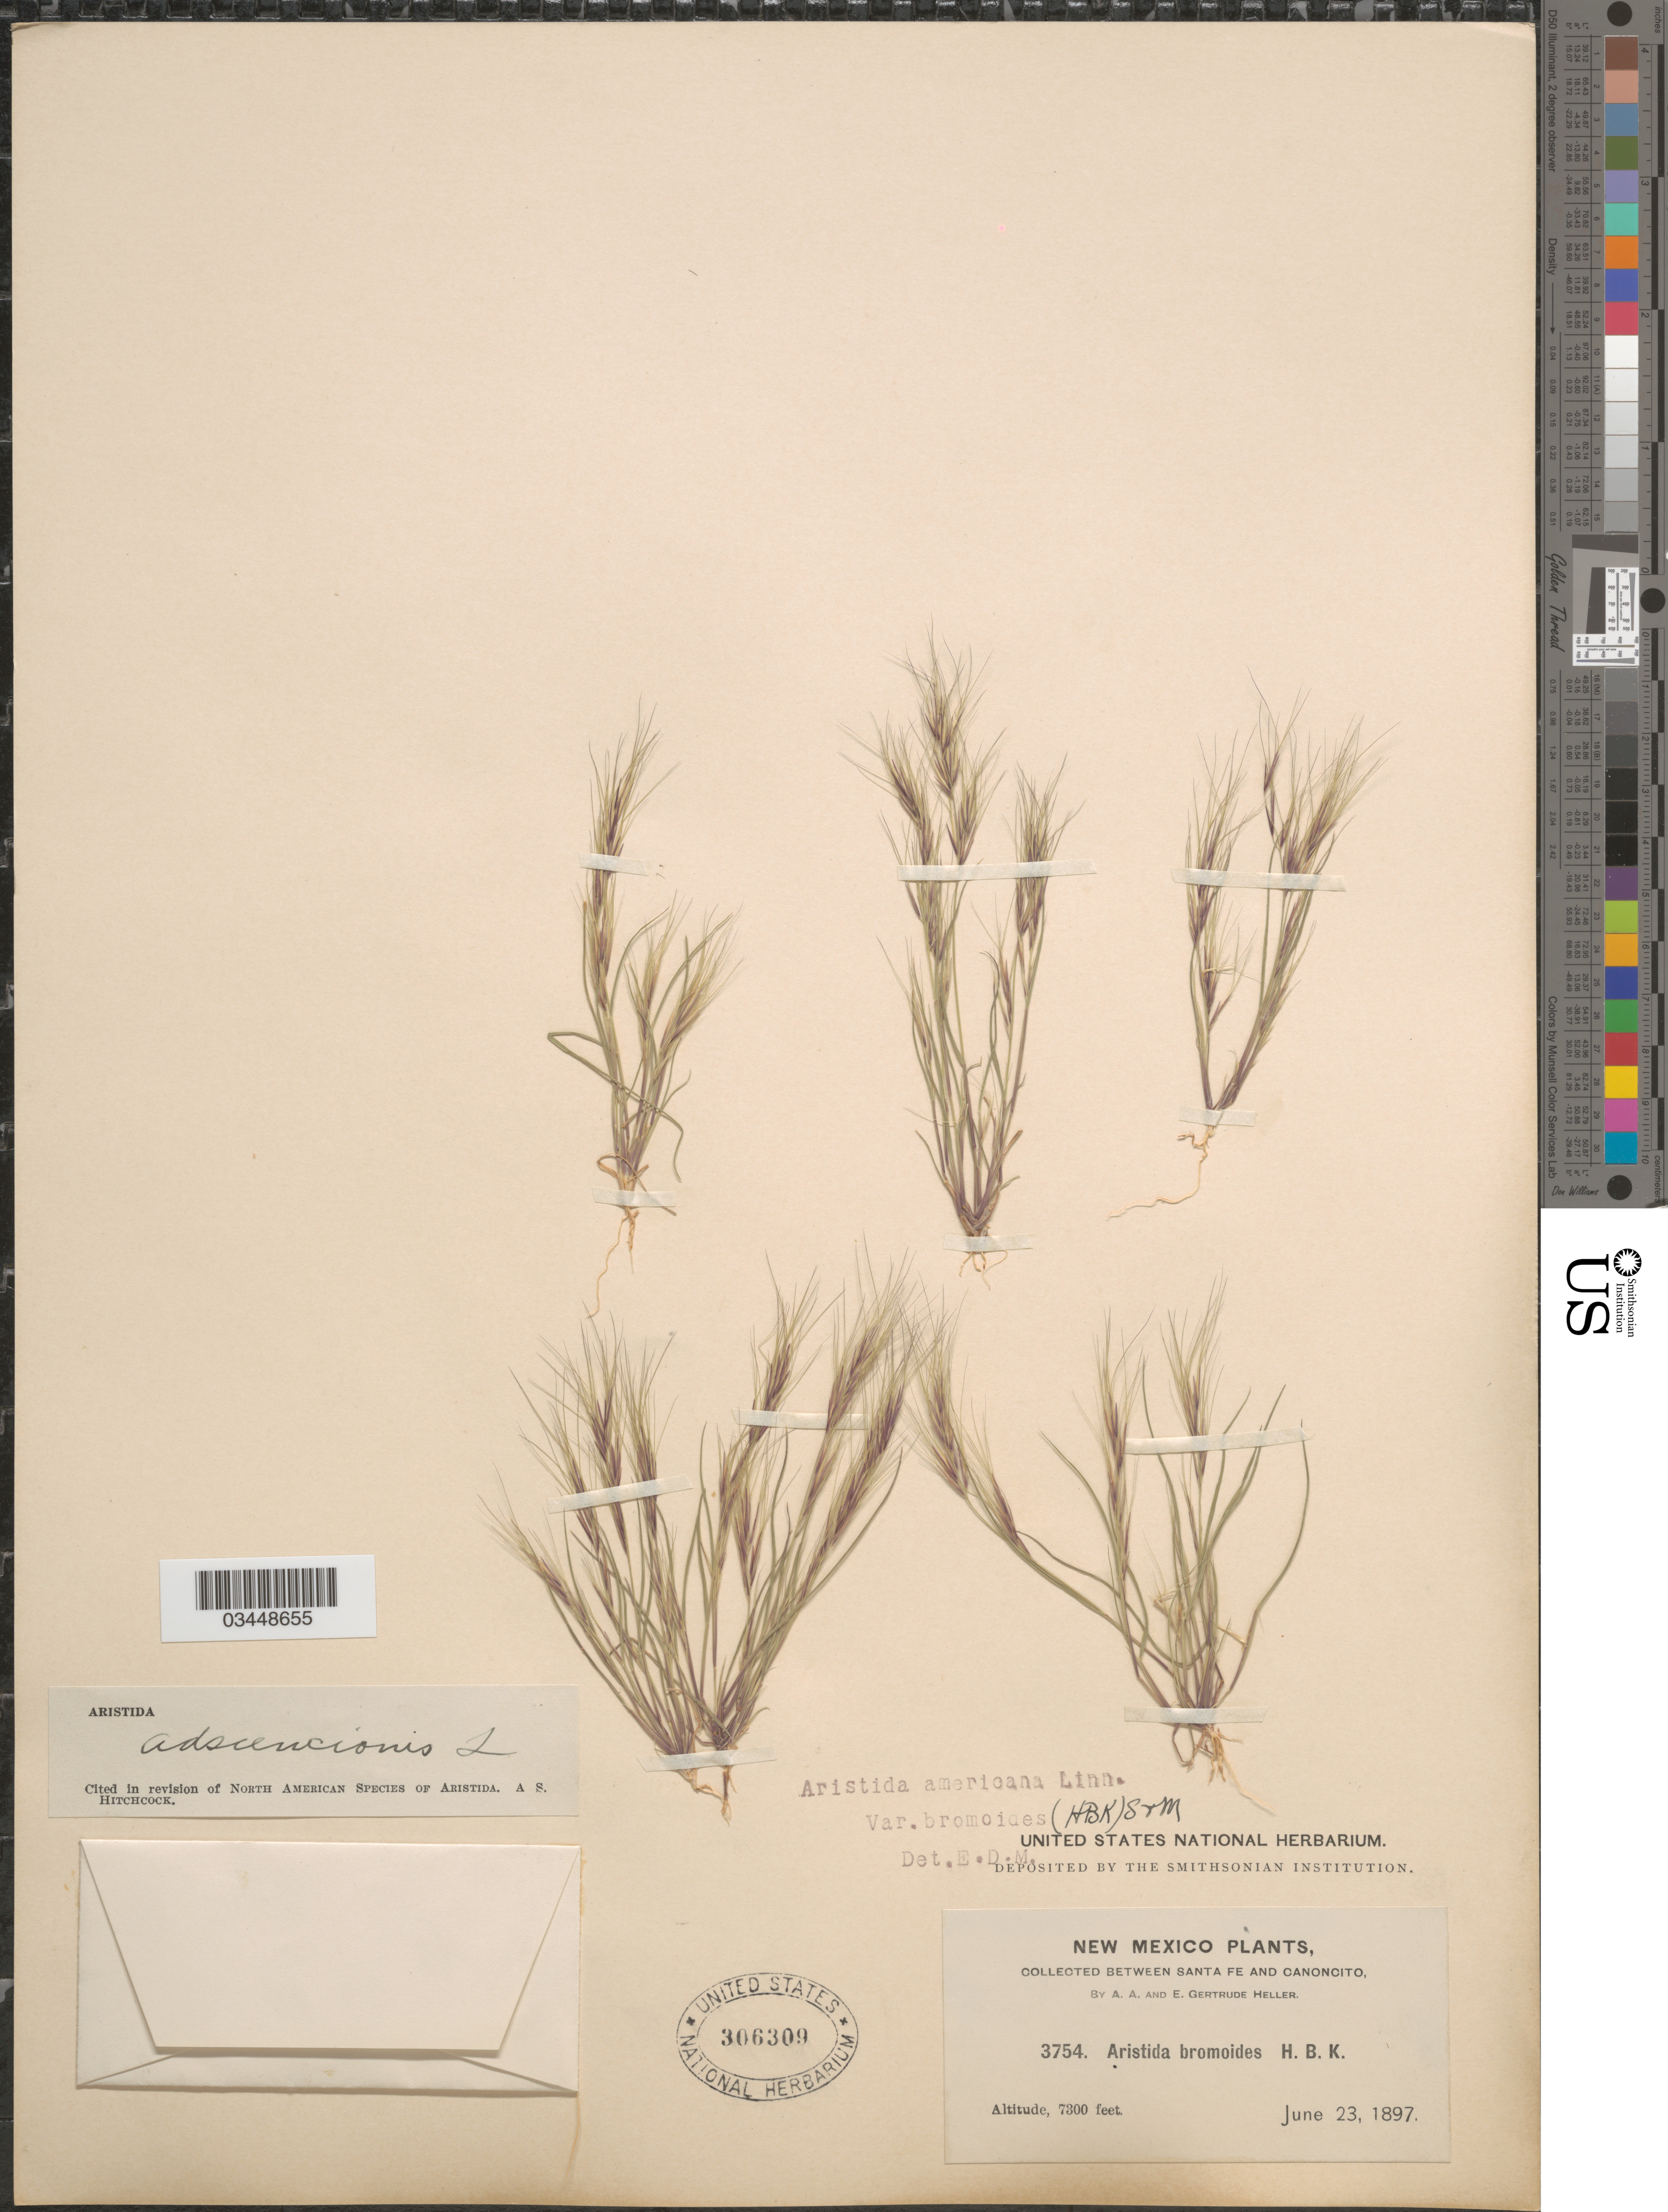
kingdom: Plantae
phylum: Tracheophyta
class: Liliopsida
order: Poales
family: Poaceae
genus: Aristida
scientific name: Aristida adscensionis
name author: L.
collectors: A. A. Heller & E. G. Heller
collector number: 3754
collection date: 1897-06-23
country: United States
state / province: New Mexico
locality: Between Santa Fe and Canoncito.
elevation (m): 2225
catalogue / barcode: US 306309